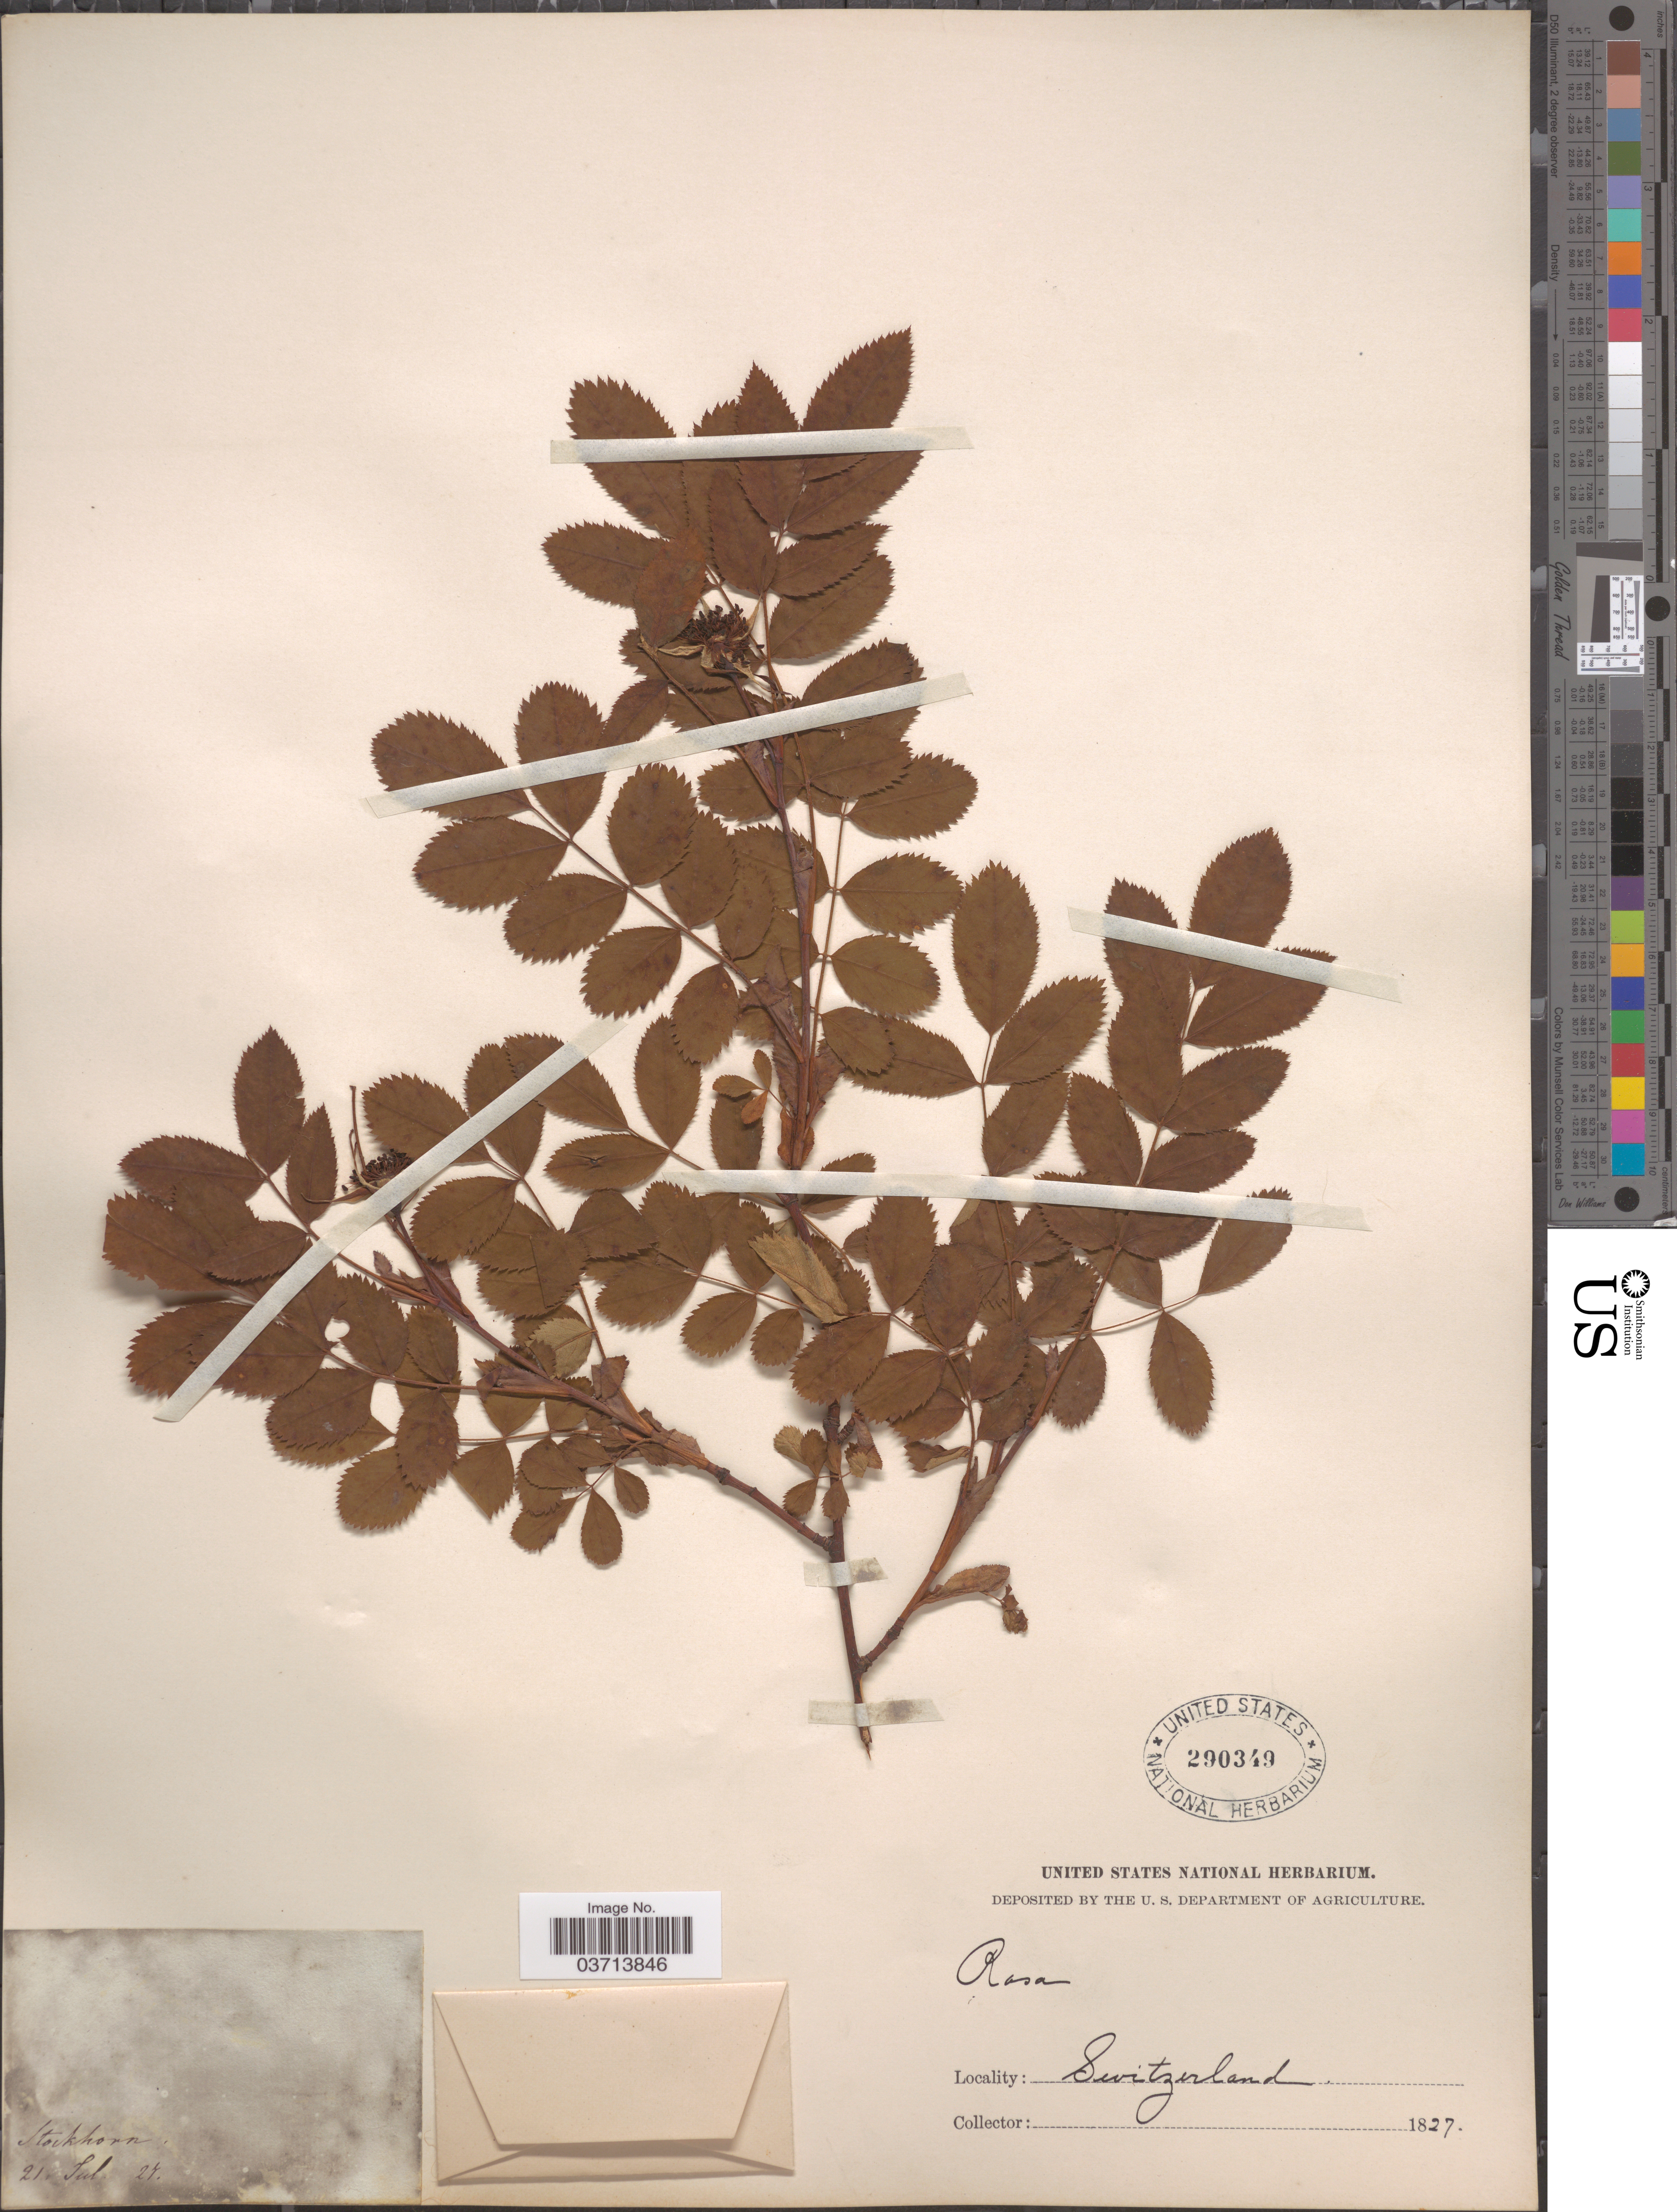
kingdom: Plantae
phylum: Tracheophyta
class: Magnoliopsida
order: Rosales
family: Rosaceae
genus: Rosa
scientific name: Rosa sp.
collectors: ex herb. United States National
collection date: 1827-07-21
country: Sweden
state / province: Stockholm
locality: Stockholm.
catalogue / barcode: US 290349